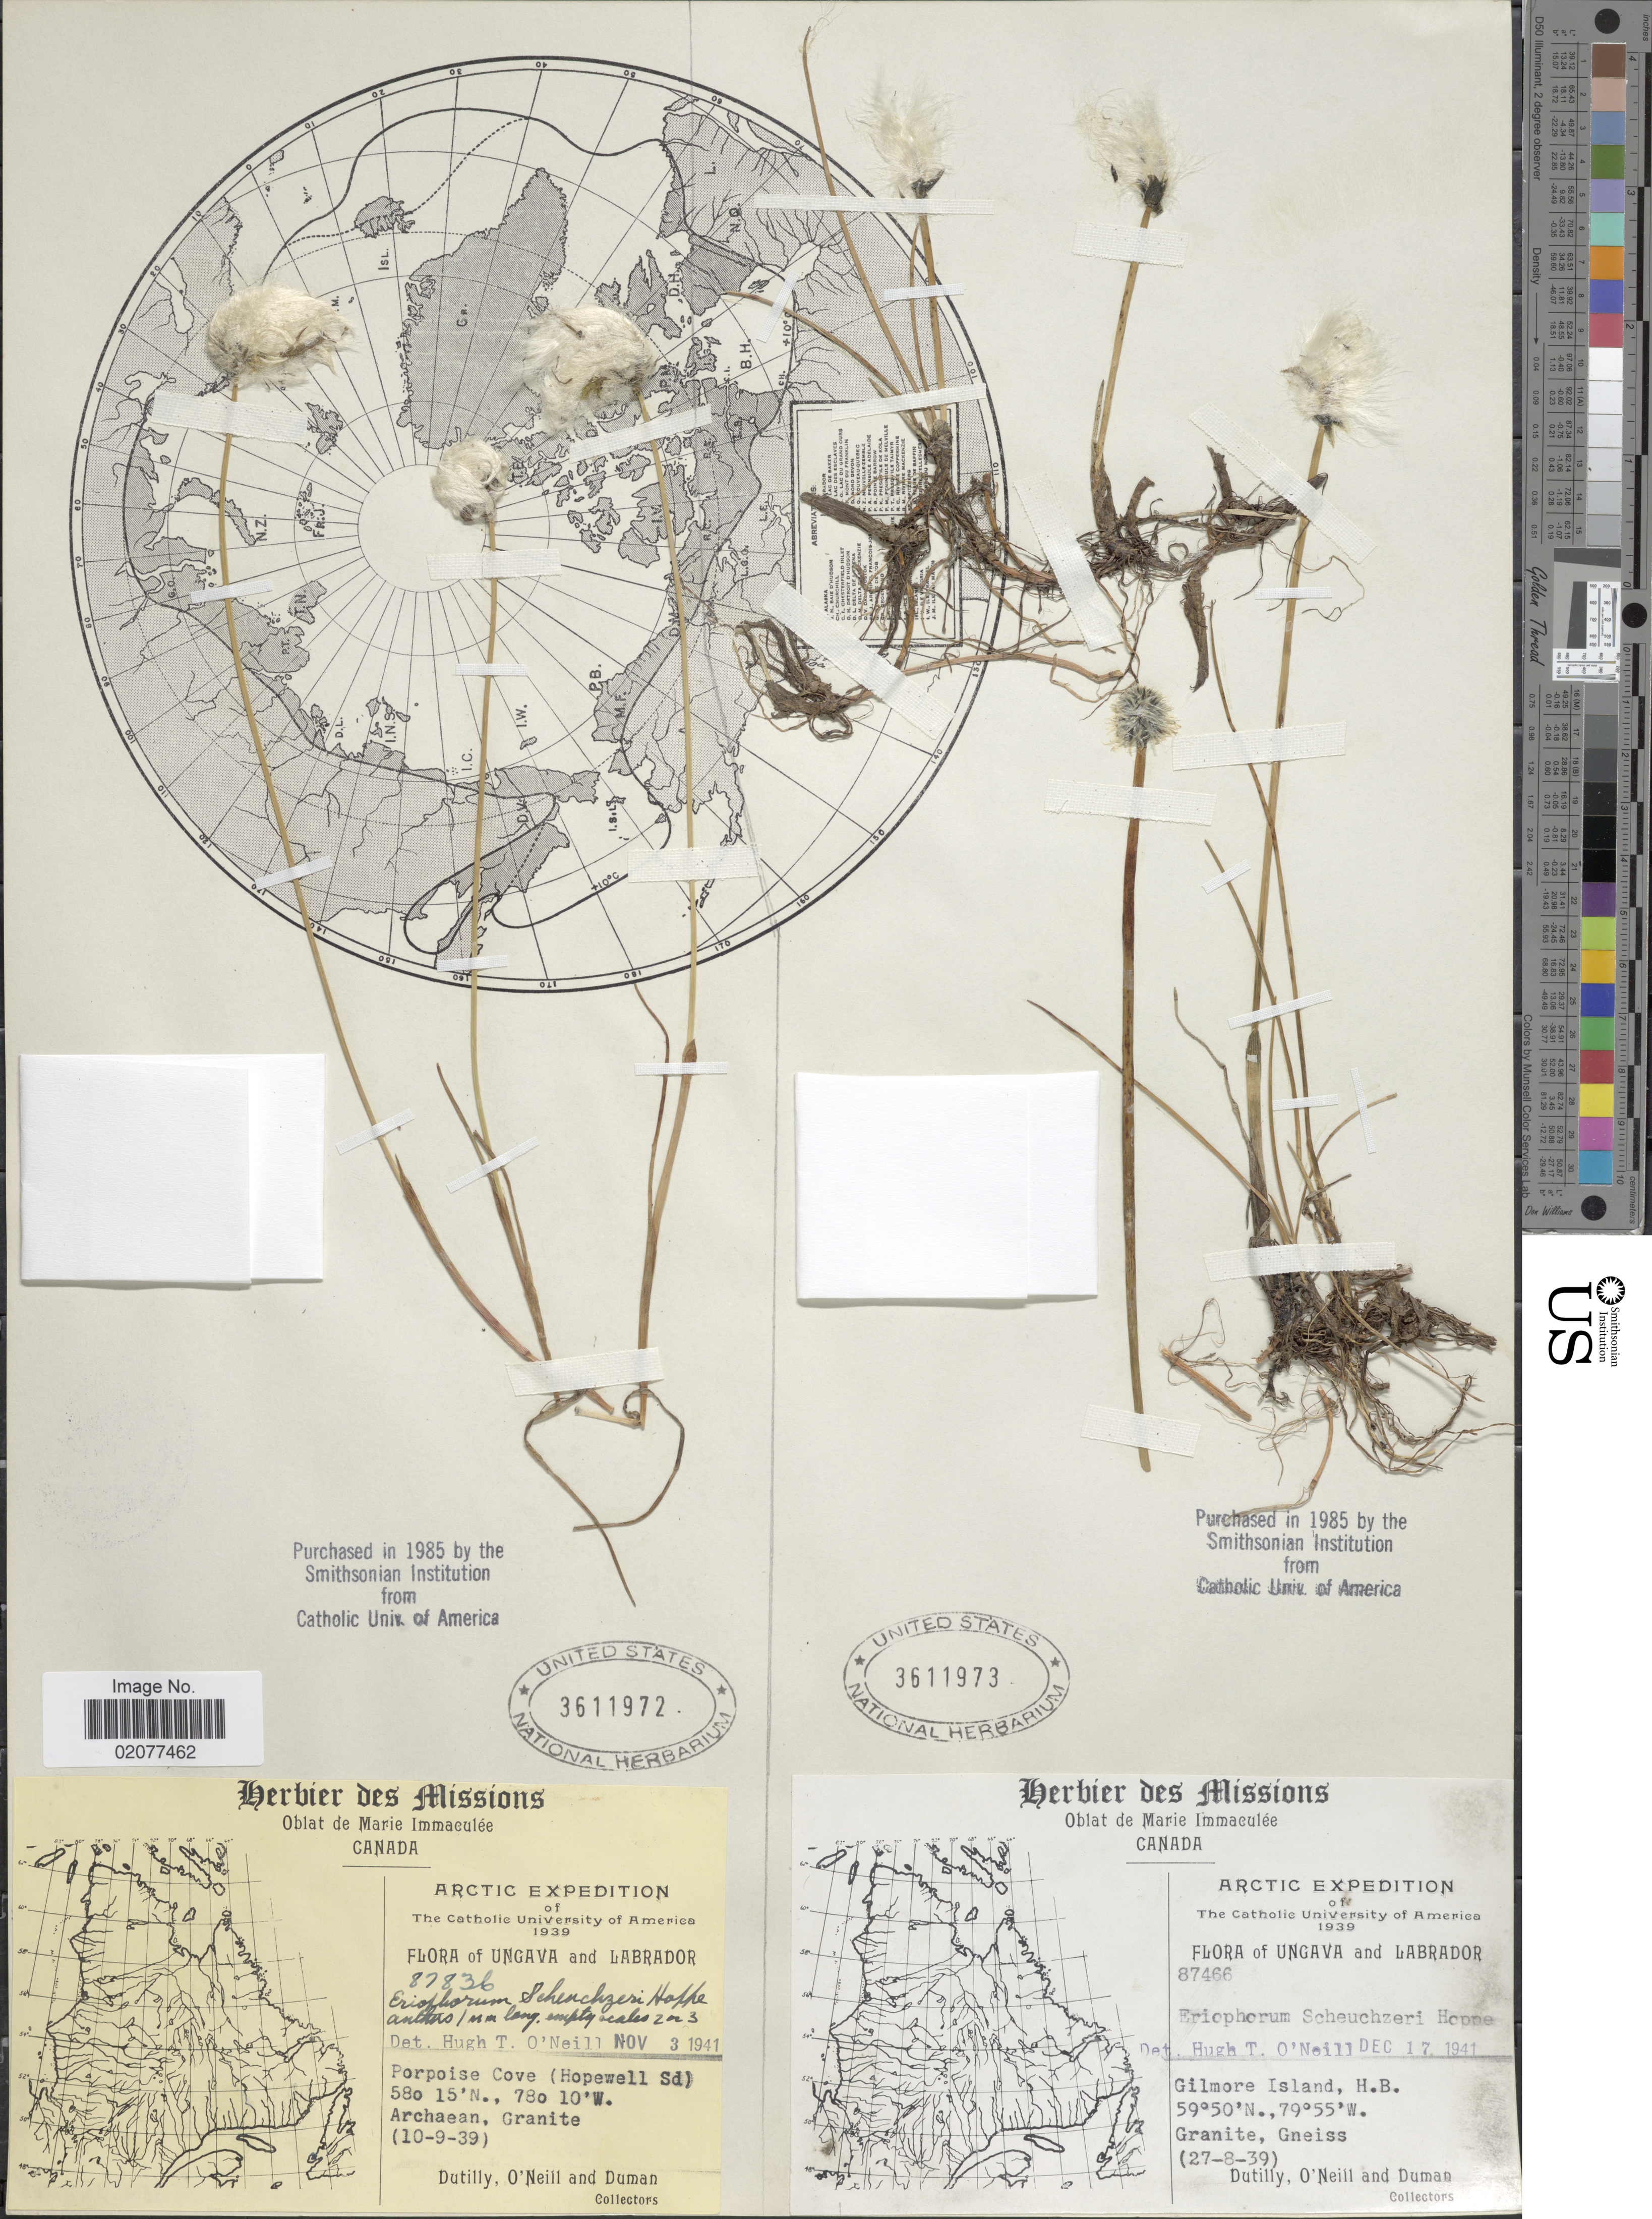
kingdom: Plantae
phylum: Tracheophyta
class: Liliopsida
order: Poales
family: Cyperaceae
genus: Eriophorum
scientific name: Eriophorum scheuchzeri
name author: Hoppe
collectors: -. Dutilly, O' Neill & -. Duman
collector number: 87466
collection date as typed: Transcribed d/m/y: 27/8/39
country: Canada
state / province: Newfoundland and Labrador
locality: Arctic, Ungava and Labrador. Gilmore Island, H.B.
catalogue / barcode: US 3611973-2